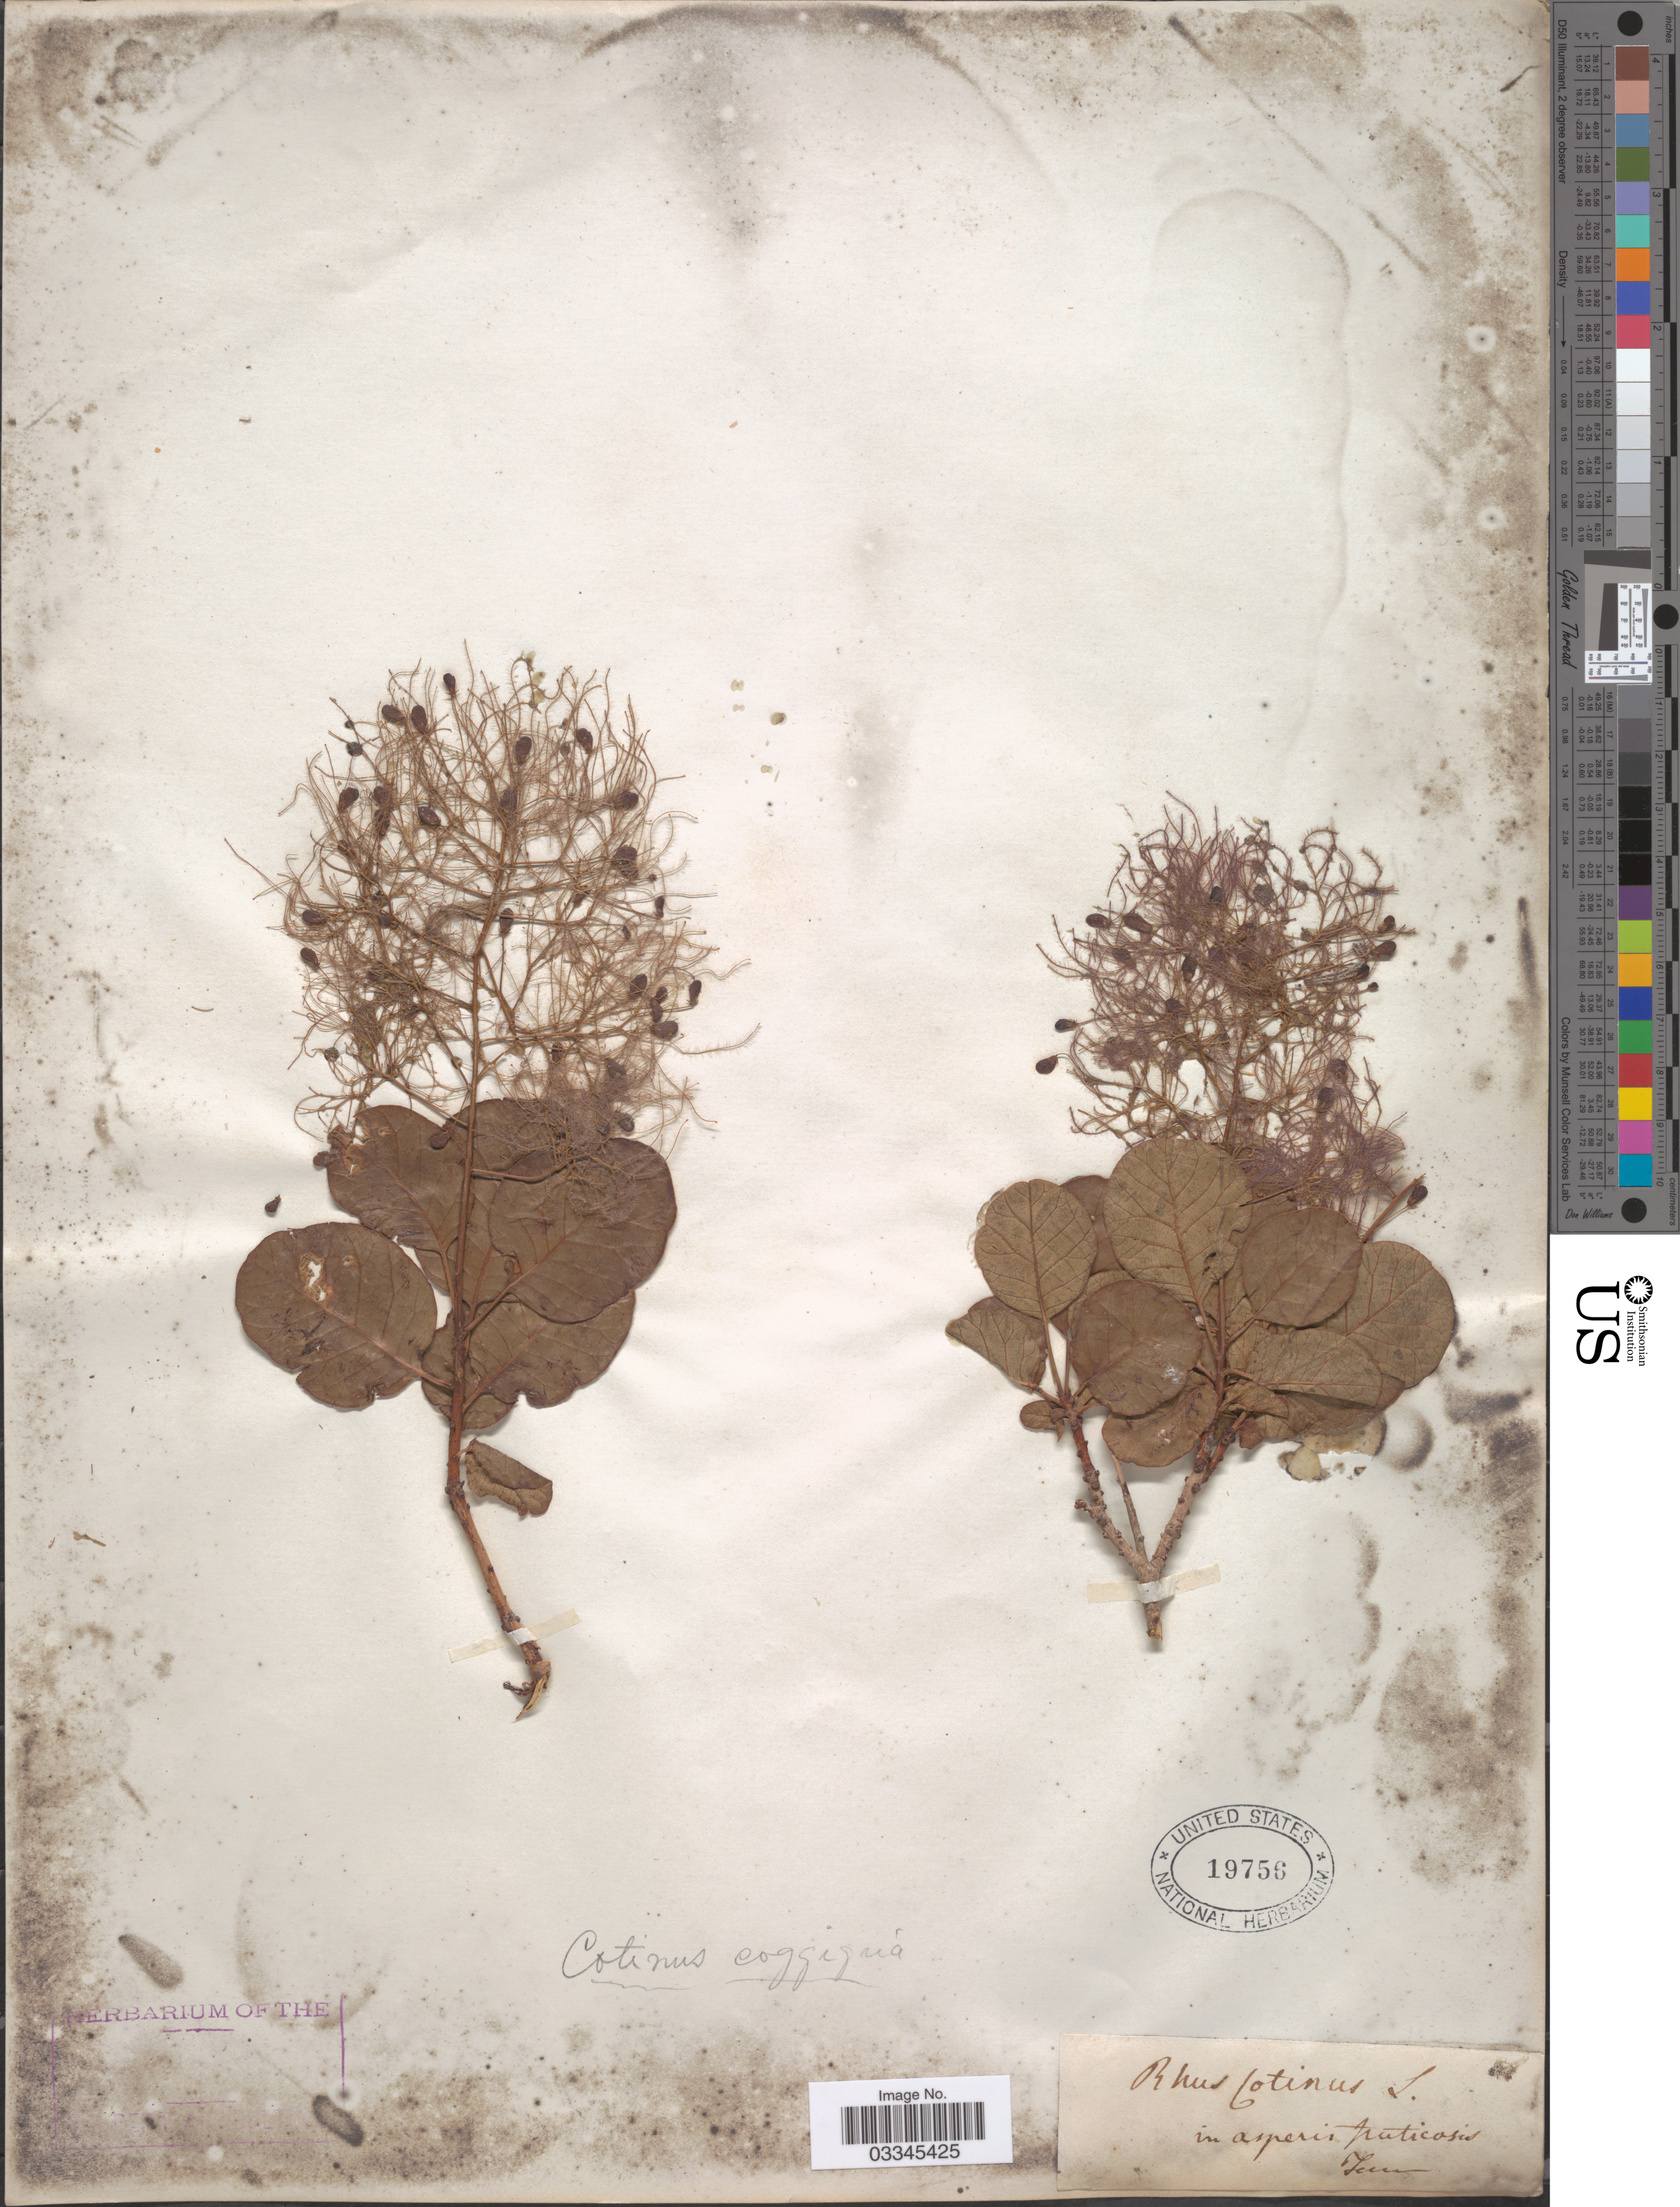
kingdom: Plantae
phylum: Tracheophyta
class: Magnoliopsida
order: Sapindales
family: Anacardiaceae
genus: Cotinus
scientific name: Cotinus coggygria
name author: Scop.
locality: In asperis fruticosis.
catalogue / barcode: US 19756